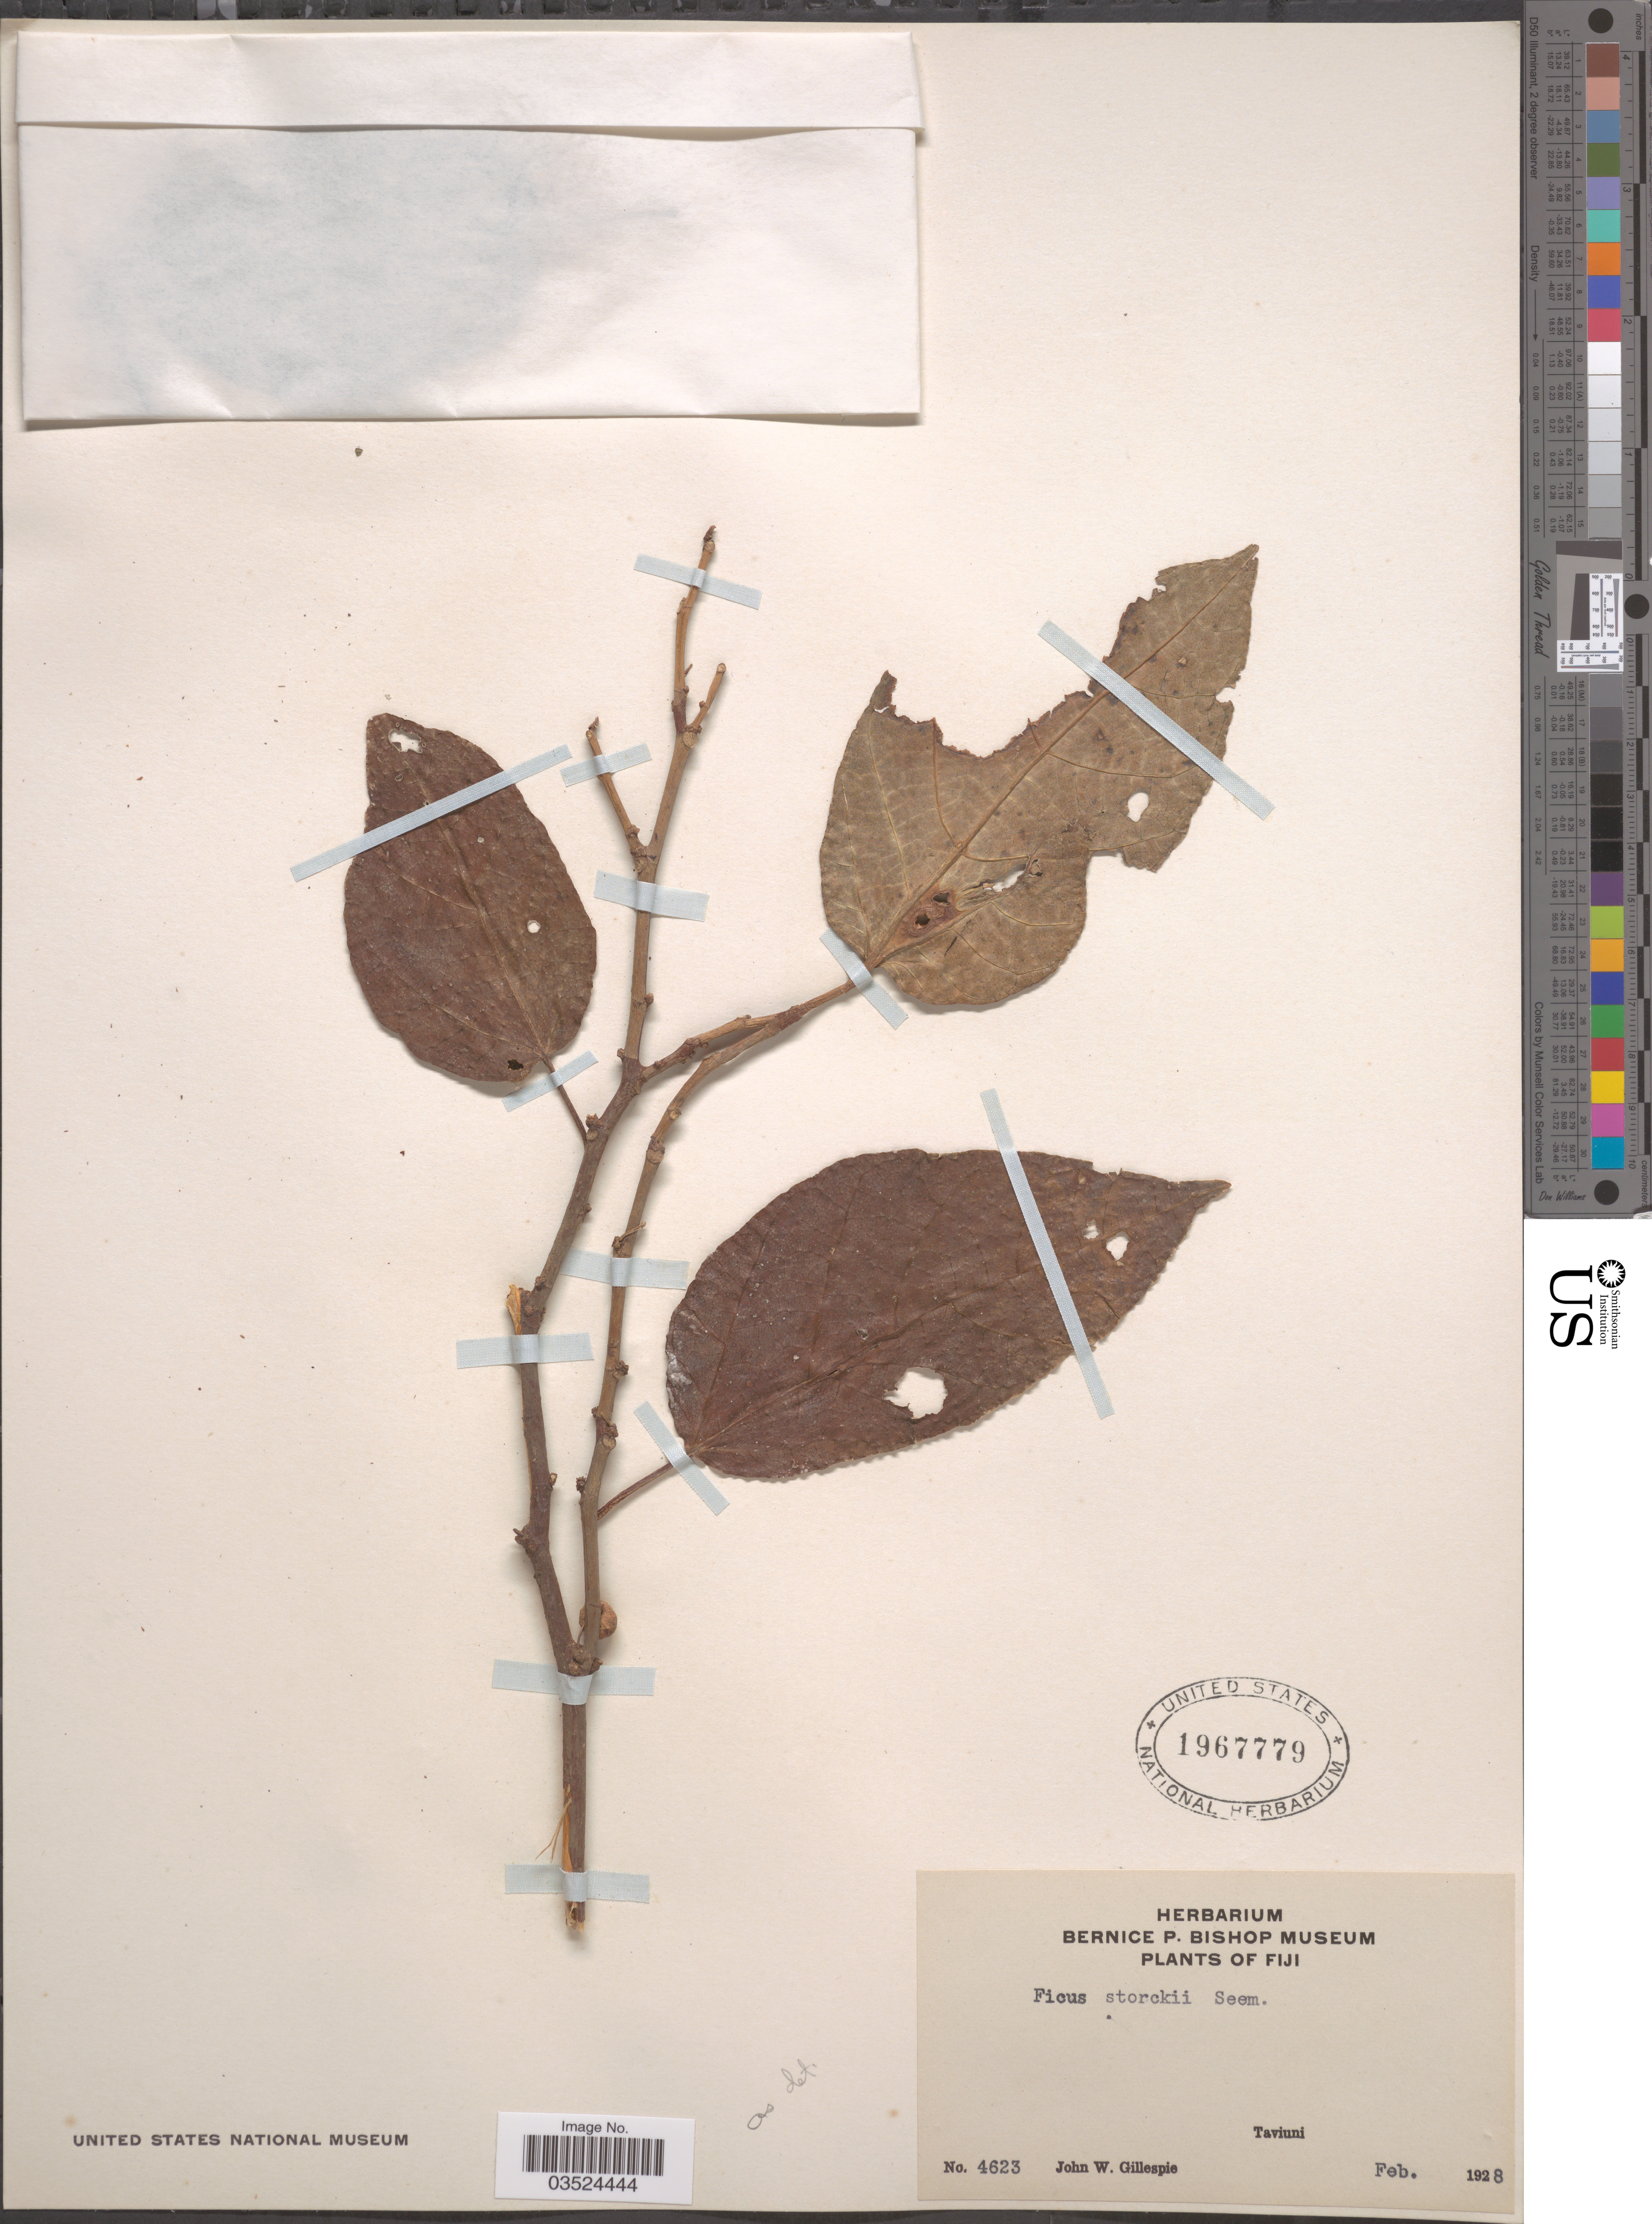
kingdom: Plantae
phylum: Tracheophyta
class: Magnoliopsida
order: Rosales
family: Moraceae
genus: Ficus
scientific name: Ficus storckii var. storckii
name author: Seem.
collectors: J. W. Gillespie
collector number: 4623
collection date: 1928-02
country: Fiji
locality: Taviuni.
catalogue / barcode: US 1967779